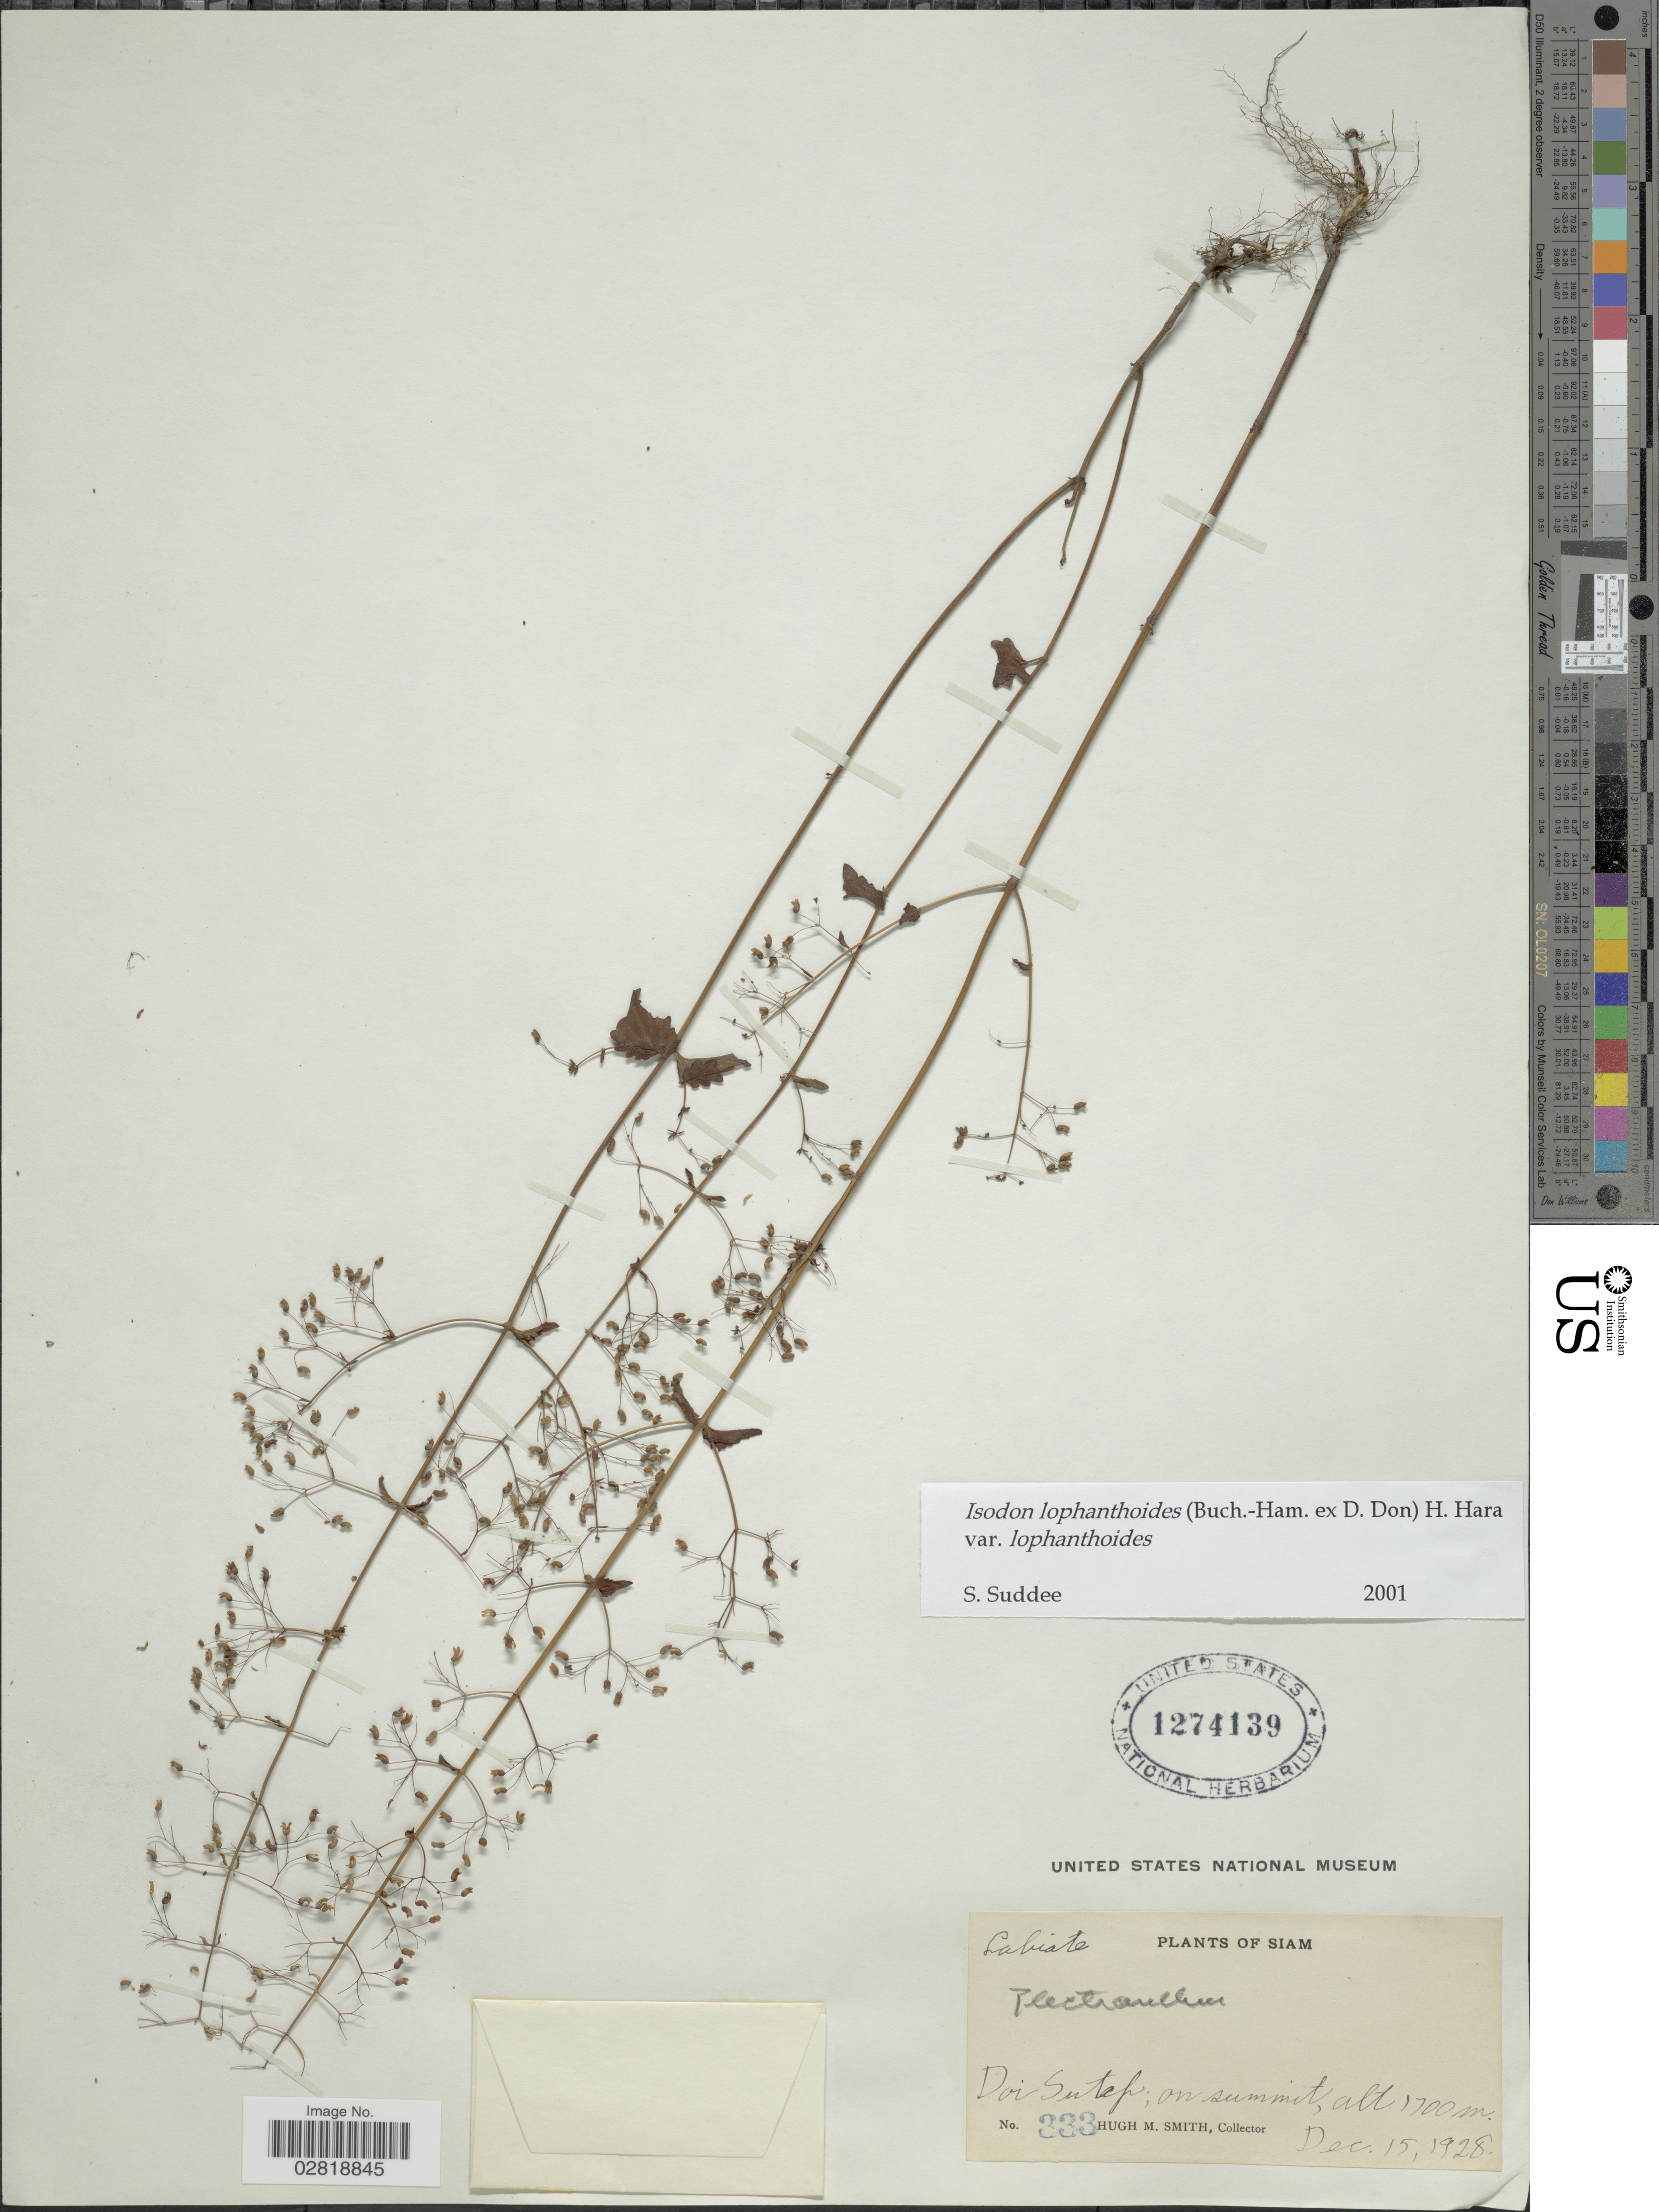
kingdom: Plantae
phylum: Tracheophyta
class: Magnoliopsida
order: Lamiales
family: Lamiaceae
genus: Isodon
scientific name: Isodon lophanthoides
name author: (Buch.-Ham. ex D. Don) H. Hara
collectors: H. M. Smith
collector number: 333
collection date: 1928-12-15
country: Thailand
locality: Siam. Doi Sutep. On summit.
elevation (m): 1700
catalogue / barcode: US 1274139